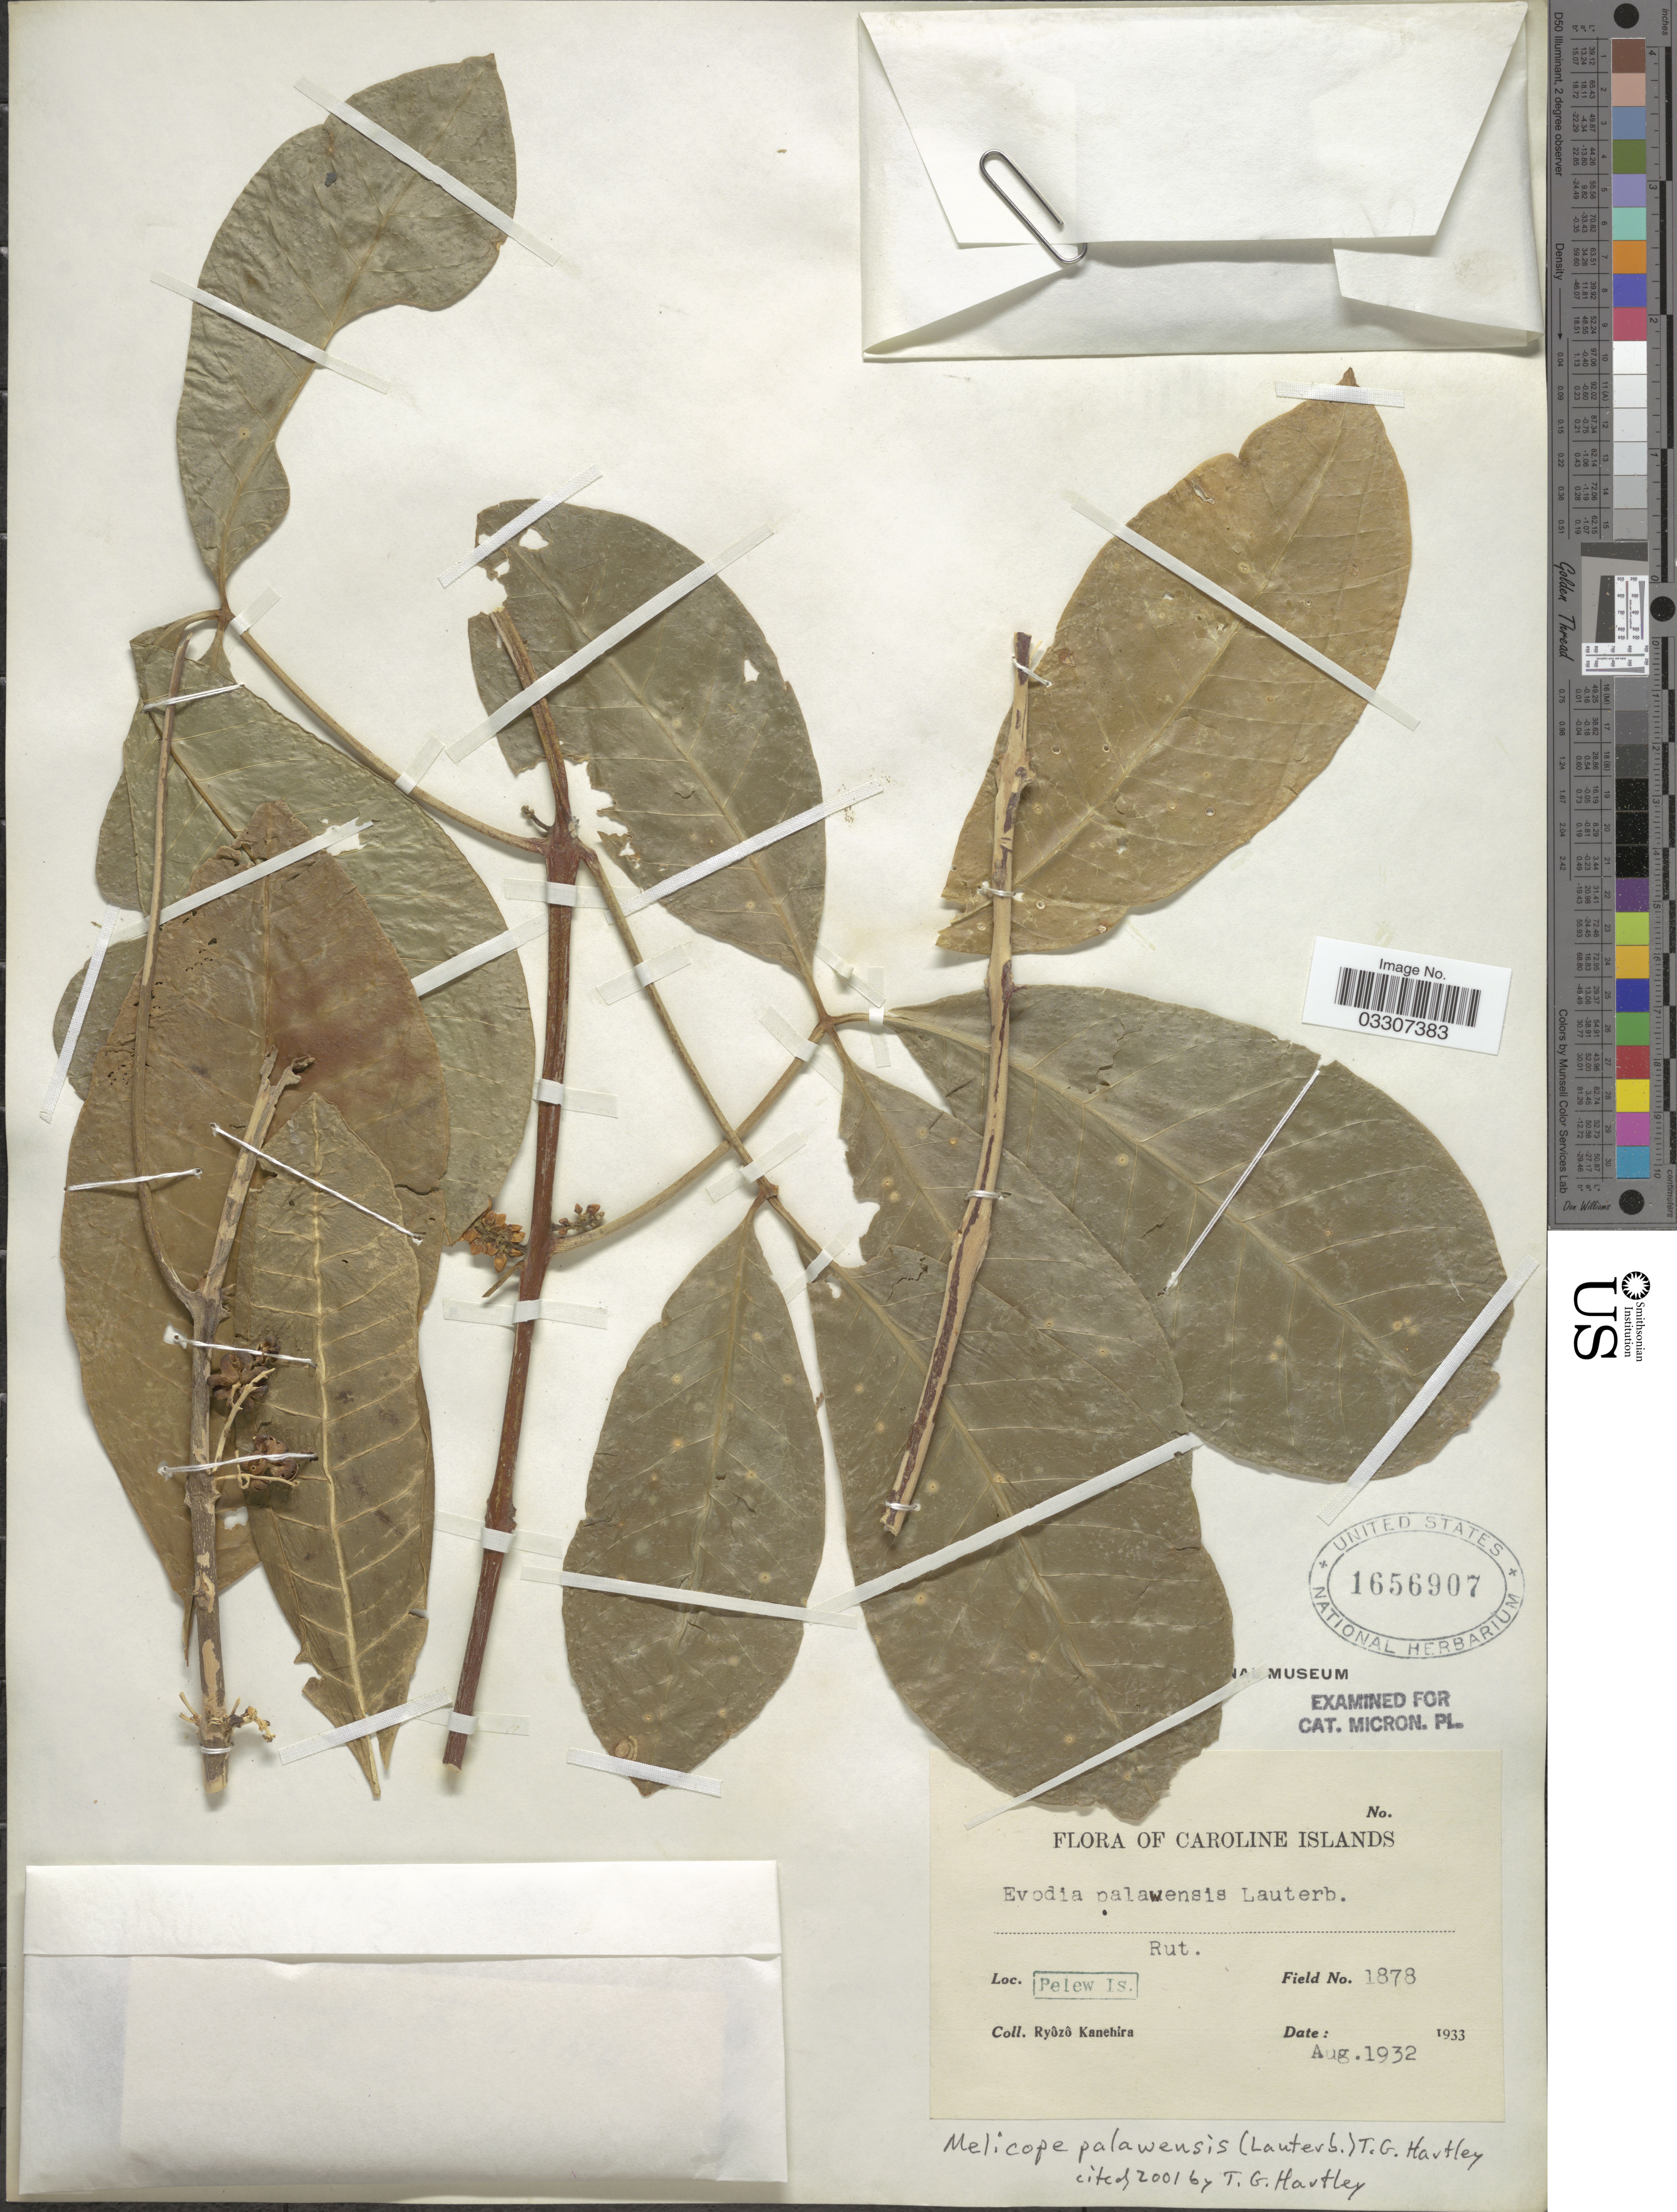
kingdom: Plantae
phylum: Tracheophyta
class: Magnoliopsida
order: Sapindales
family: Rutaceae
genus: Melicope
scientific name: Melicope palawensis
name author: (Lauterb.) T.G. Hartley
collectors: R. Kanehira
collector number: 1878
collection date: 1932-08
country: Palau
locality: Caroline Islands. Pelew Is.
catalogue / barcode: US 1656907